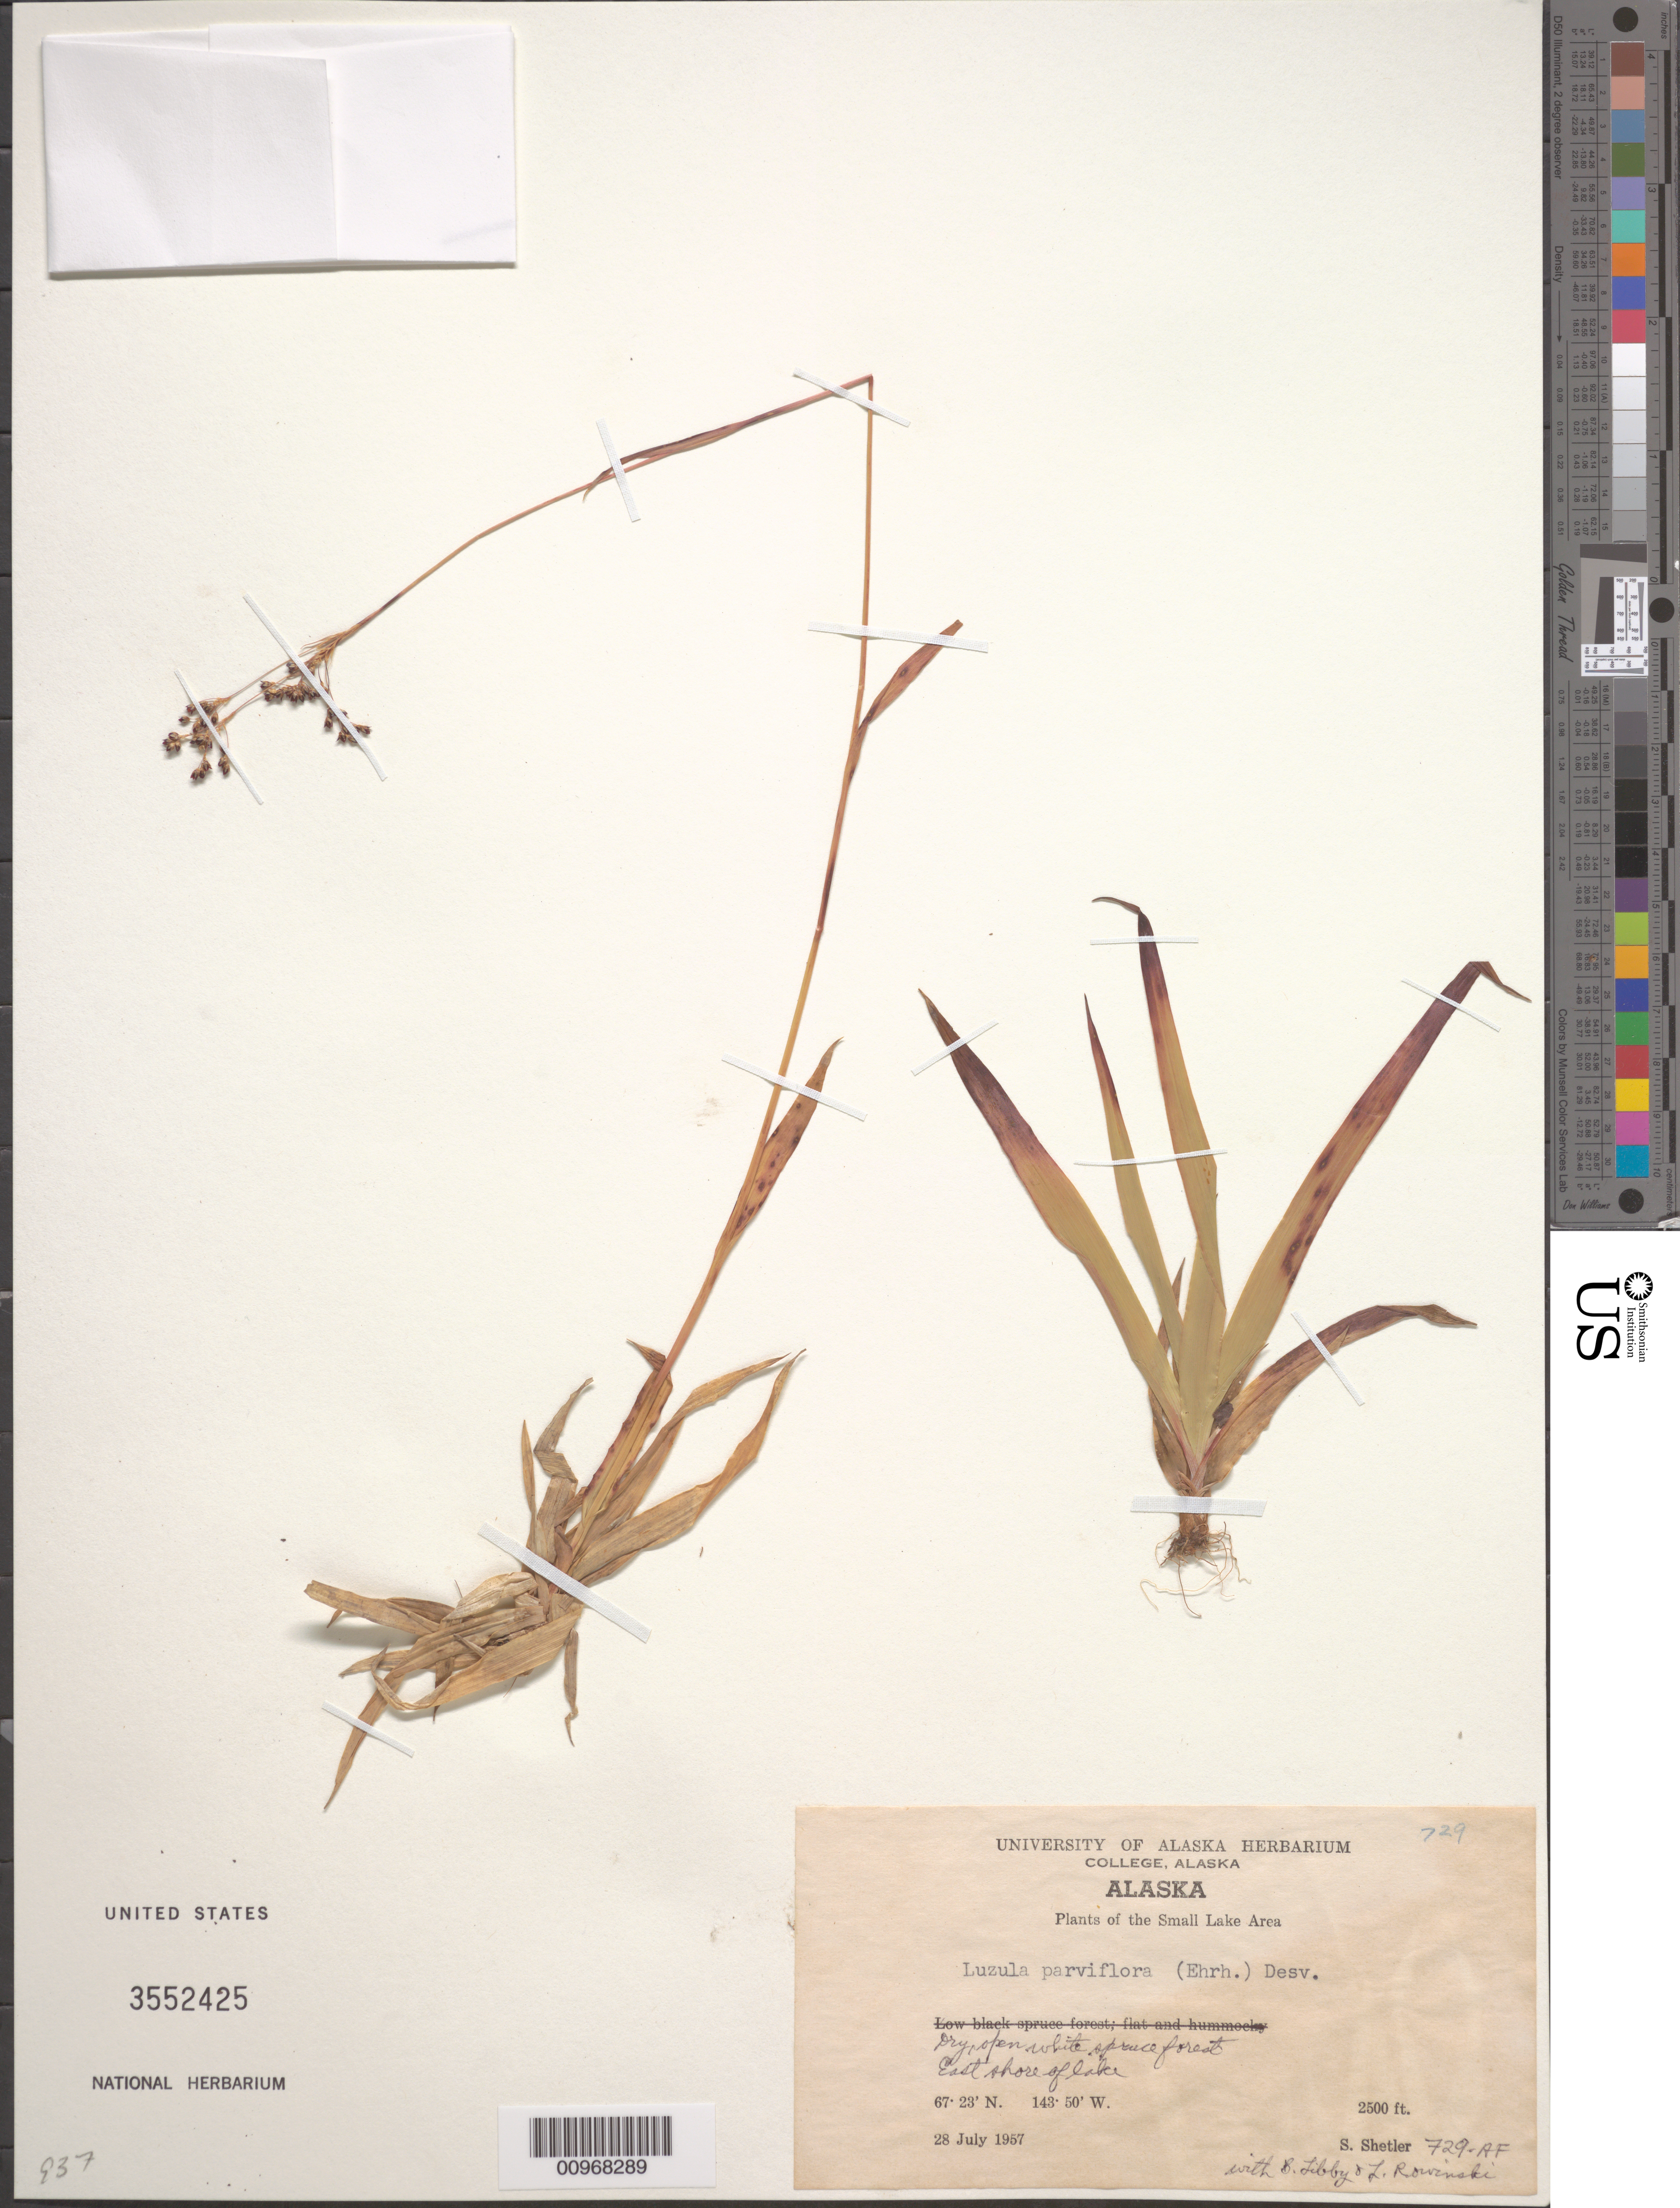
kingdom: Plantae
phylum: Tracheophyta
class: Liliopsida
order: Poales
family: Juncaceae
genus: Luzula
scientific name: Luzula parviflora subsp. parviflora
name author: (Ehrh.) Desv.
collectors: S. Shetler, B. Libby & L. Rowinski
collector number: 729-AF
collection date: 1957-07-28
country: United States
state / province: Alaska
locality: The Small Lake Area. East shore of lake.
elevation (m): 762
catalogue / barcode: US 3552425